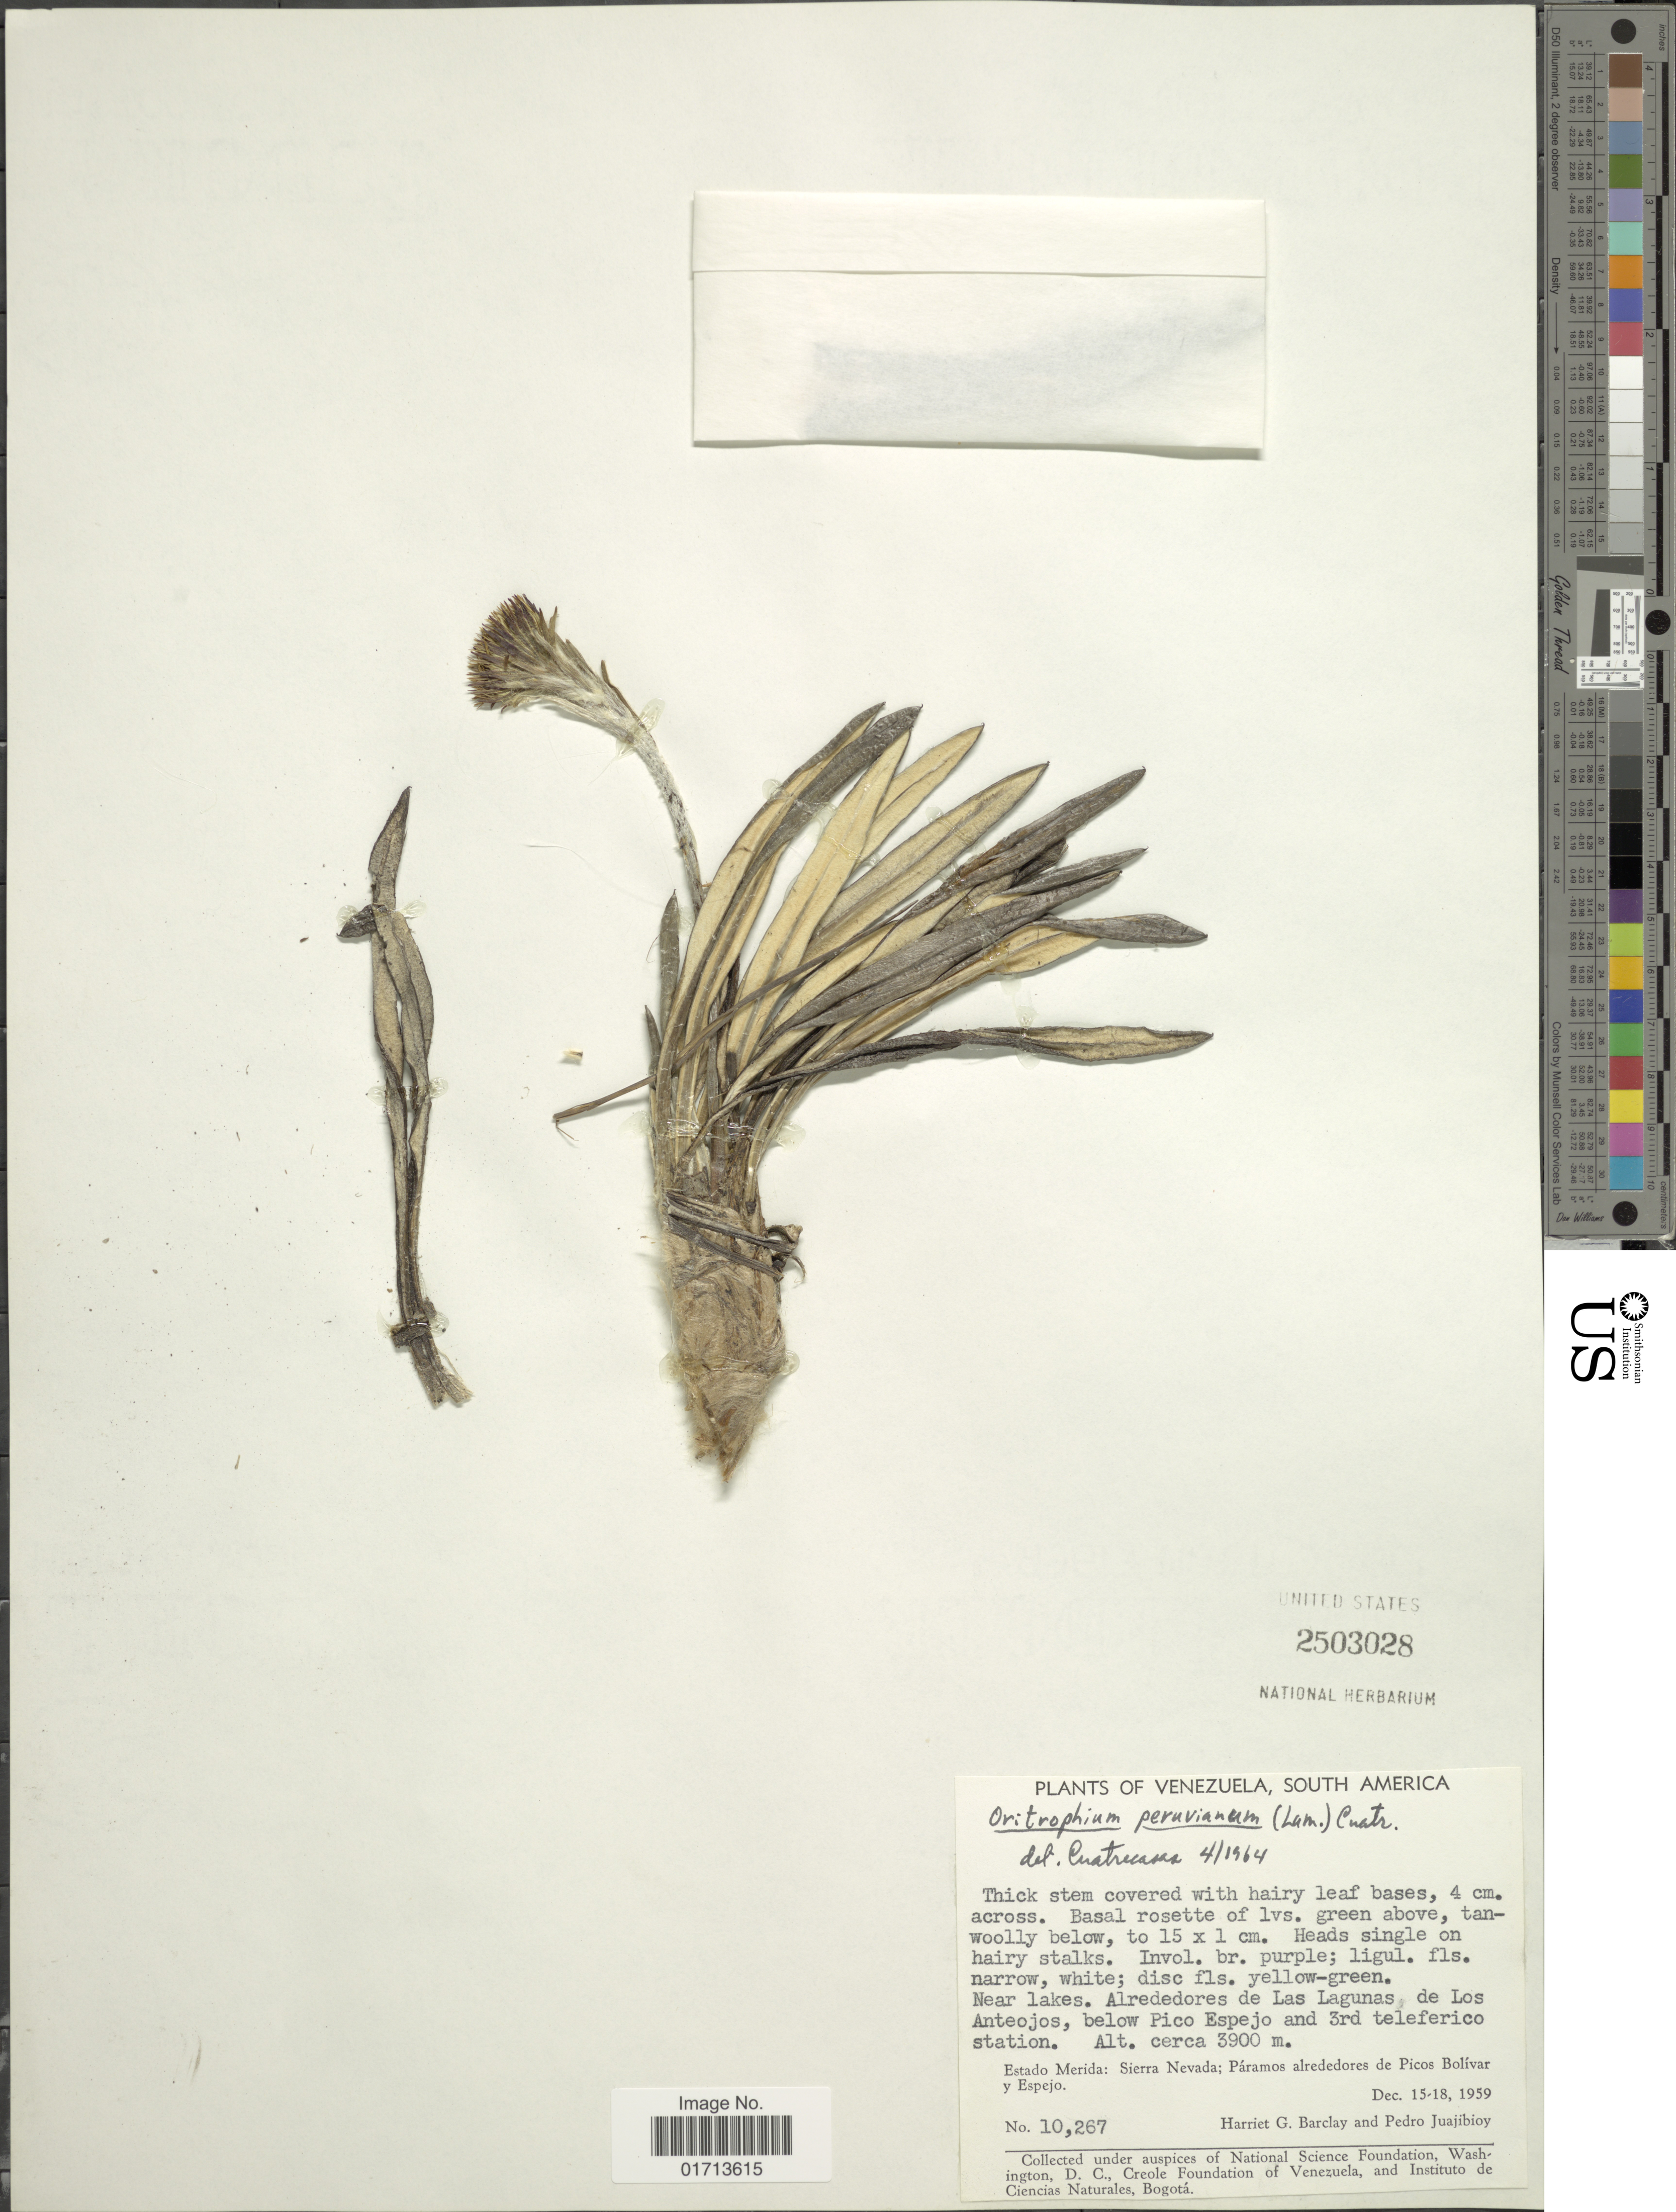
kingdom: Plantae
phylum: Tracheophyta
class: Magnoliopsida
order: Asterales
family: Asteraceae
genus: Oritrophium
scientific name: Oritrophium peruvianum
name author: (Lam.) Cuatrec.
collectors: H. G. Barclay & P. Juajibioy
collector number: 10267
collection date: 1959-12-15/1959-12-18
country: Venezuela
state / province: Mérida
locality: Sierra Nevada; Paramos alrededores de Picos Bolivar y Espejo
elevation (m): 3900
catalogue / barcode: US 2503028